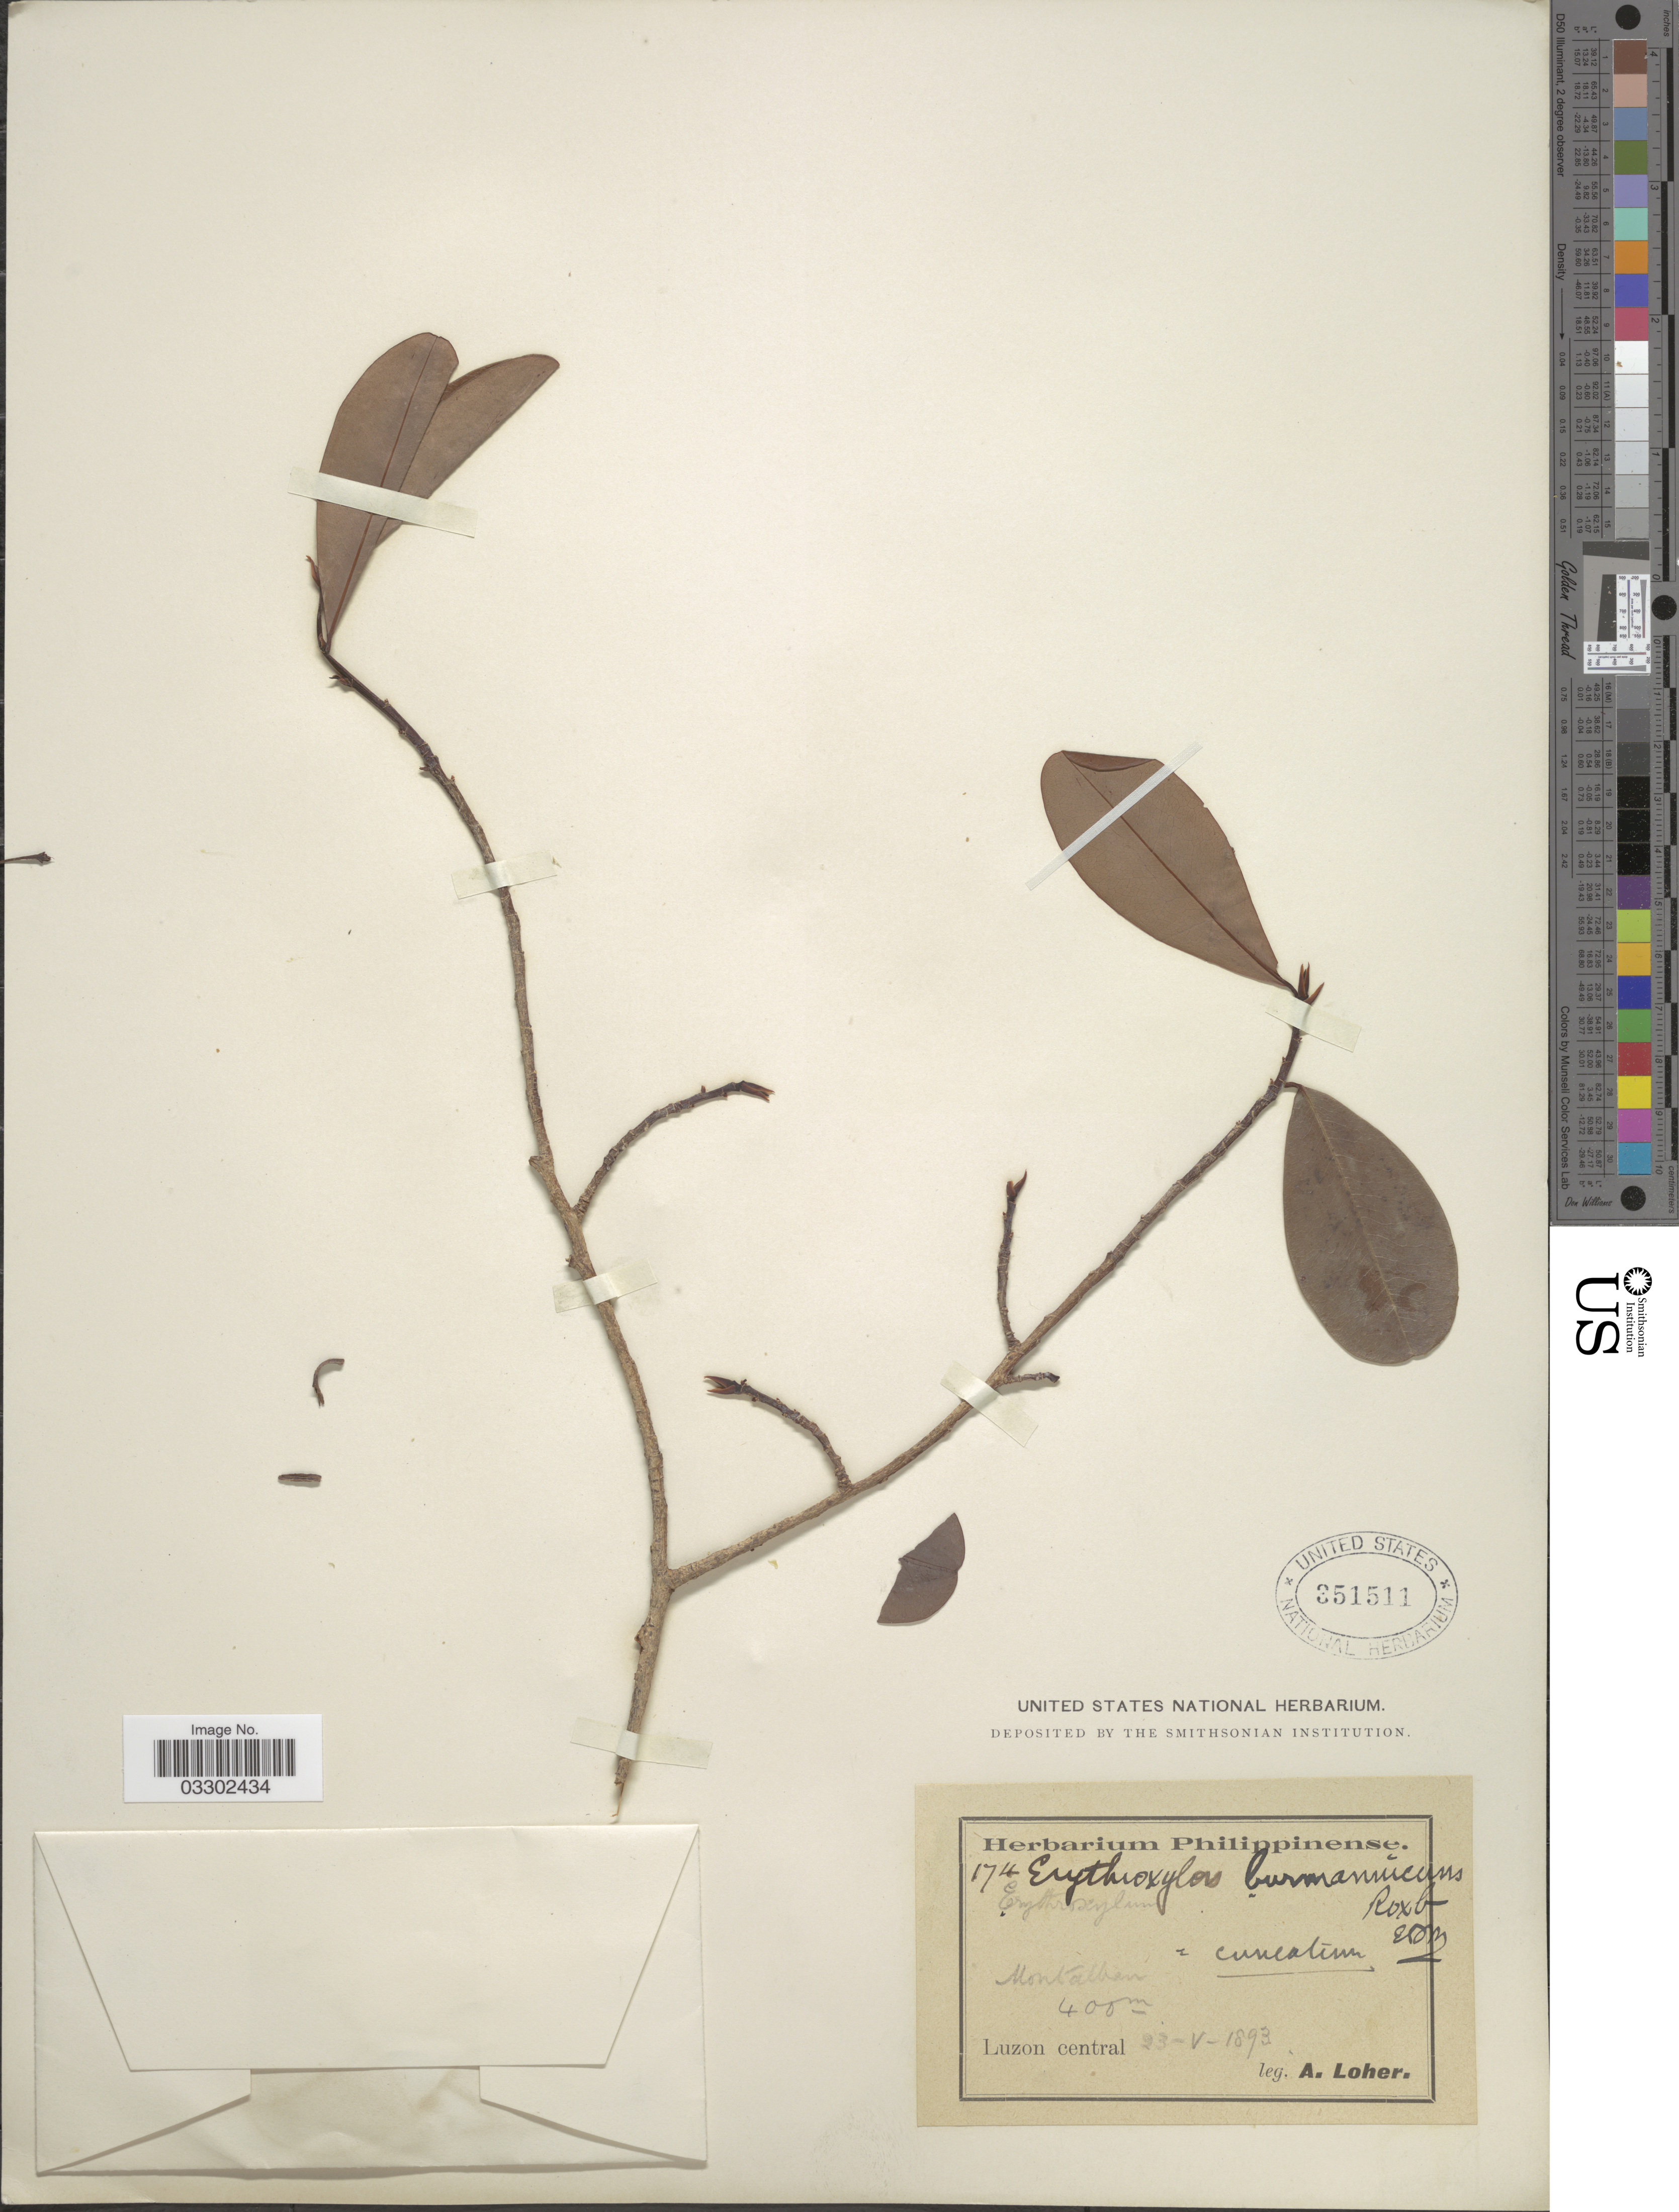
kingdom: Plantae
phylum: Tracheophyta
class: Magnoliopsida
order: Malpighiales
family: Erythroxylaceae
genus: Erythroxylum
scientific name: Erythroxylum cuneatum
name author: (Miq.) Kurz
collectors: A. Loher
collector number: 174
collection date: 1893-05-23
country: Philippines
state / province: Central Luzon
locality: Montalban, Luzon central.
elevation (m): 400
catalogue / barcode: US 351511